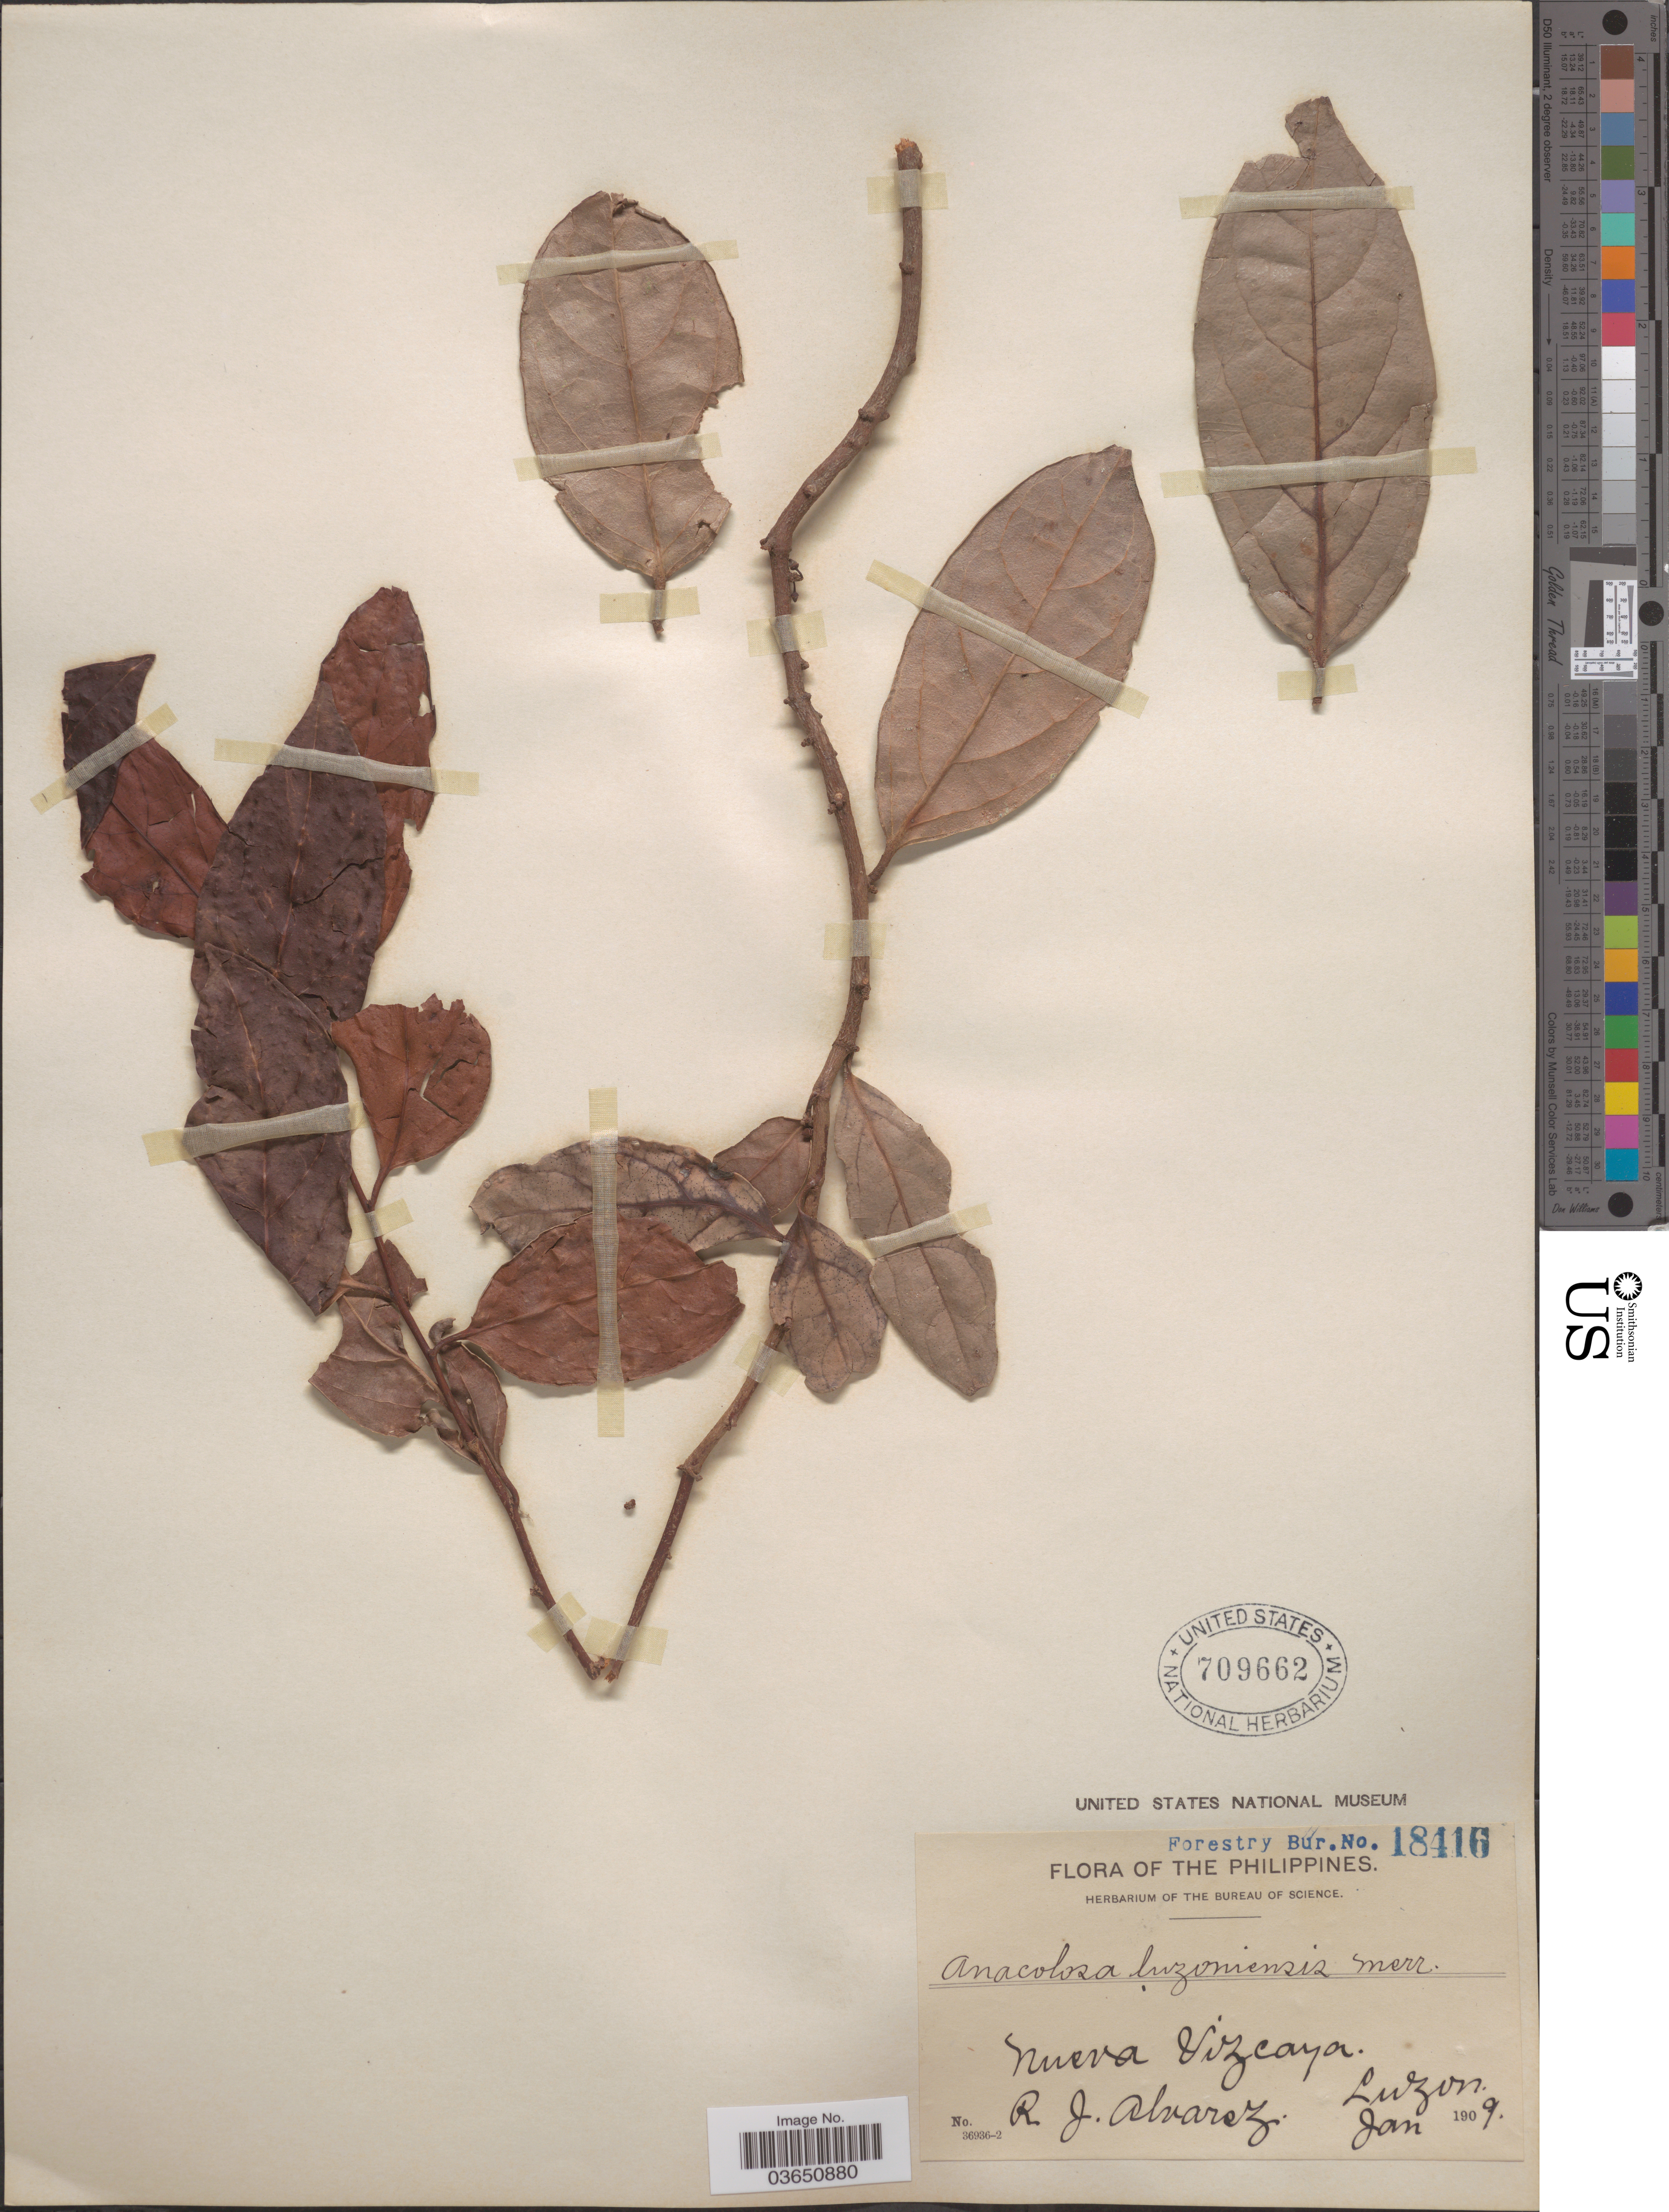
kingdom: Plantae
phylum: Tracheophyta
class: Magnoliopsida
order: Santalales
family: Aptandraceae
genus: Anacolosa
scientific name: Anacolosa frutescens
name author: (Blume) Blume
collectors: R. Alvarez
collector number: Forestry Bur. 18416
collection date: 1909-01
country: Philippines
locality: Nueva Vizcaya. Luzon.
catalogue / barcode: US 709662